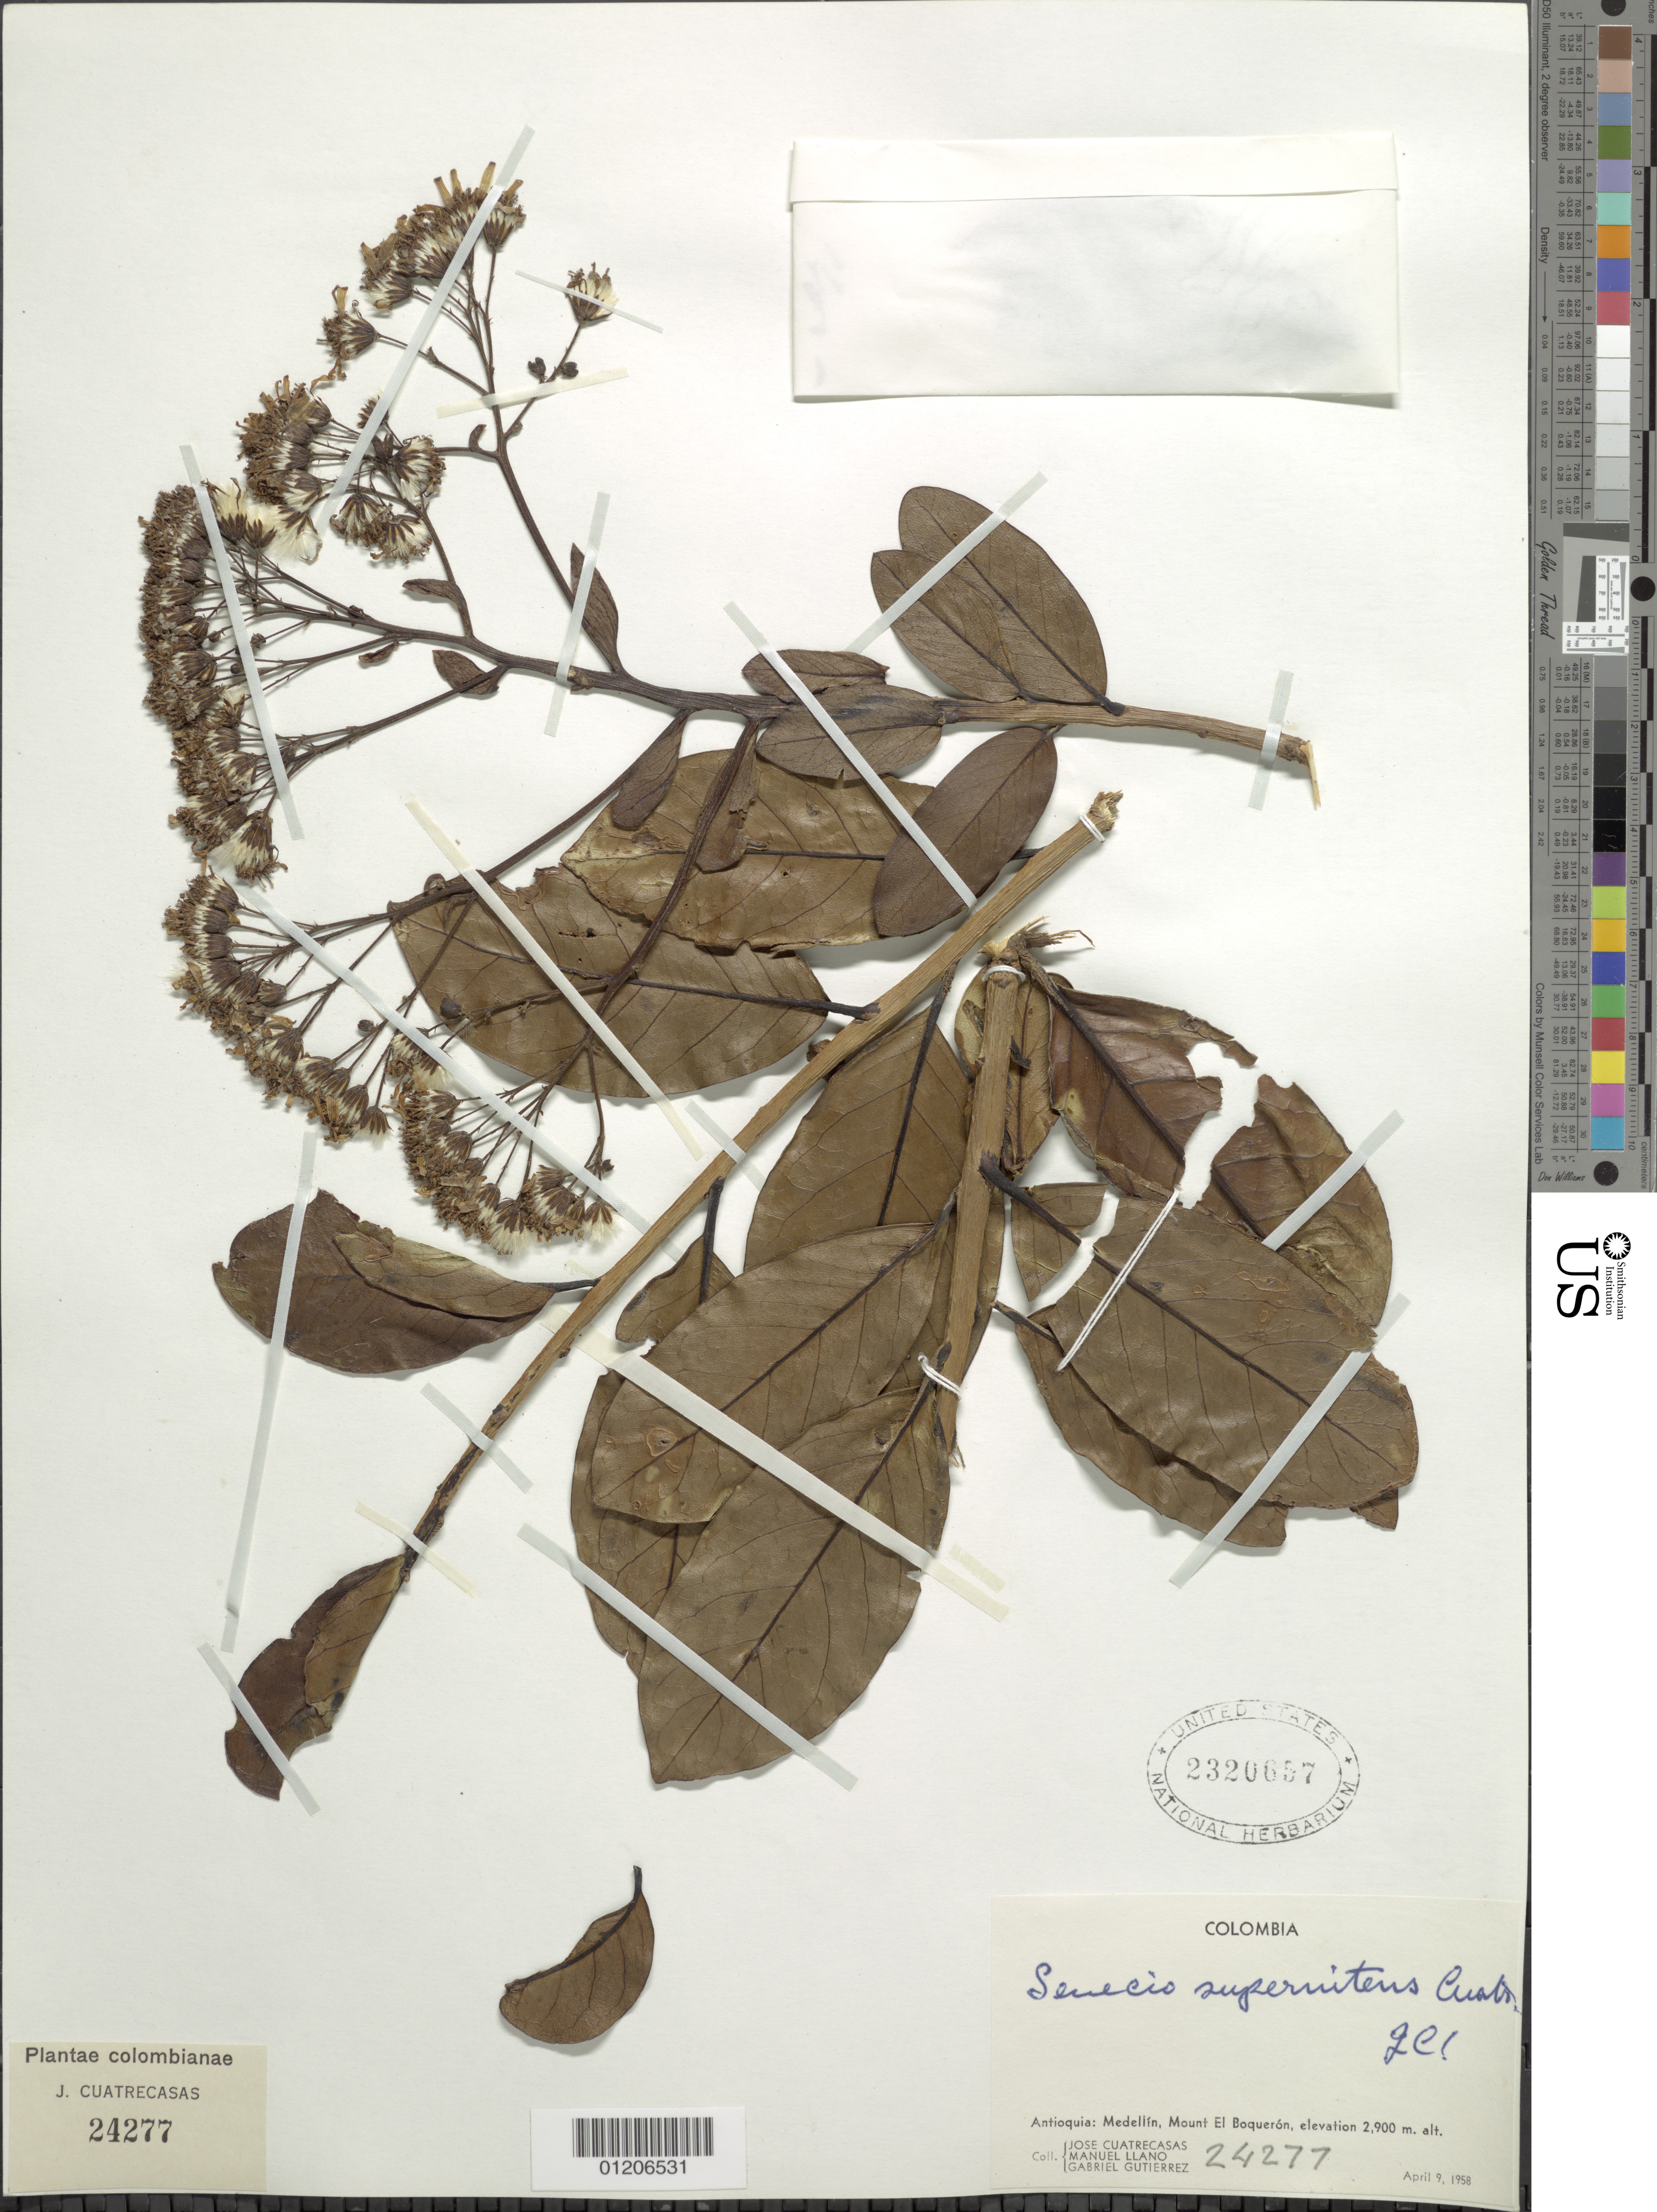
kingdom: Plantae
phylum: Tracheophyta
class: Magnoliopsida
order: Asterales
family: Asteraceae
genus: Pentacalia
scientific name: Pentacalia supernitens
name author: (Cuatrec.) Cuatrec.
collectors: J. Cuatrecasas, M. Llano & G. Gutiérrez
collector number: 24277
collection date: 1958-04-09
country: Colombia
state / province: Antioquiá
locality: Medellín, Mount El Boquerón.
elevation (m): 2900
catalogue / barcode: US 2320657